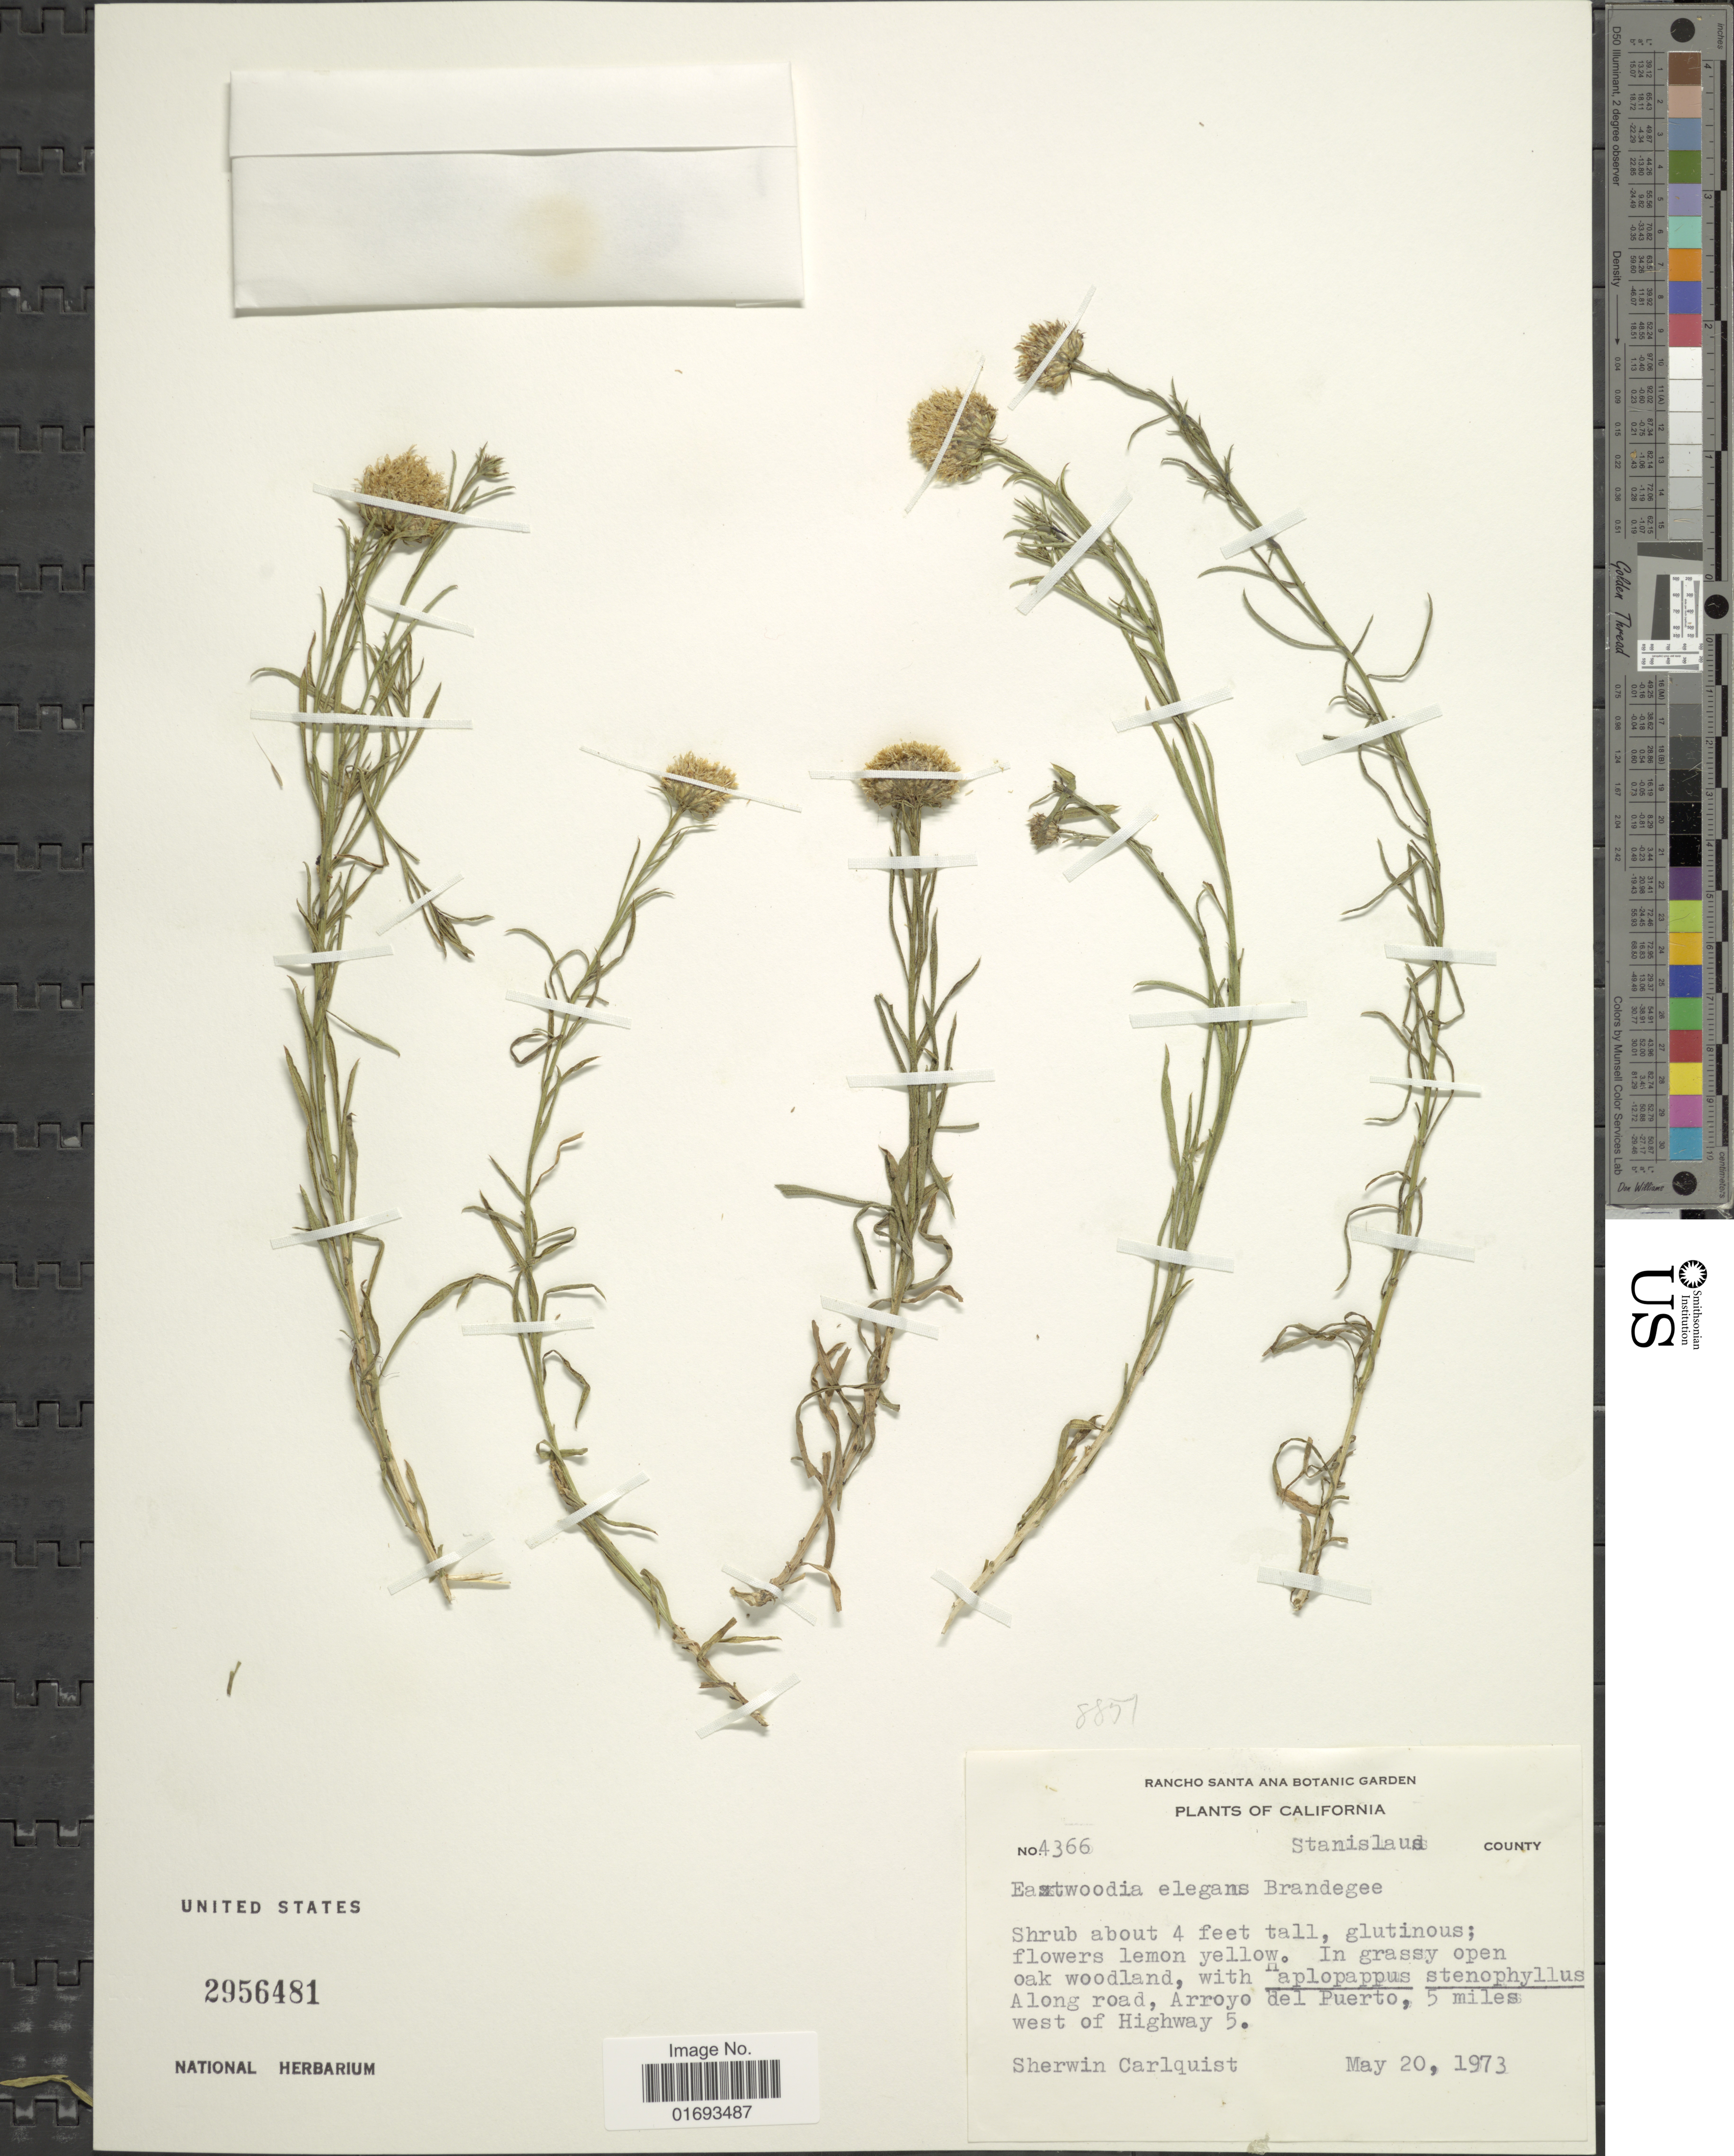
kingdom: Plantae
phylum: Tracheophyta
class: Magnoliopsida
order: Asterales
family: Asteraceae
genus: Eastwoodia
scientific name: Eastwoodia elegans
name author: Brandegee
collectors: S. Carlquist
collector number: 4366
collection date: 1973-05-20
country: United States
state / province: California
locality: Sanislaus Coyunty, in grassy open oak woodland, along road, Arroyo del Puerto, 5 miles west of Highway 5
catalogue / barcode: US 2956481